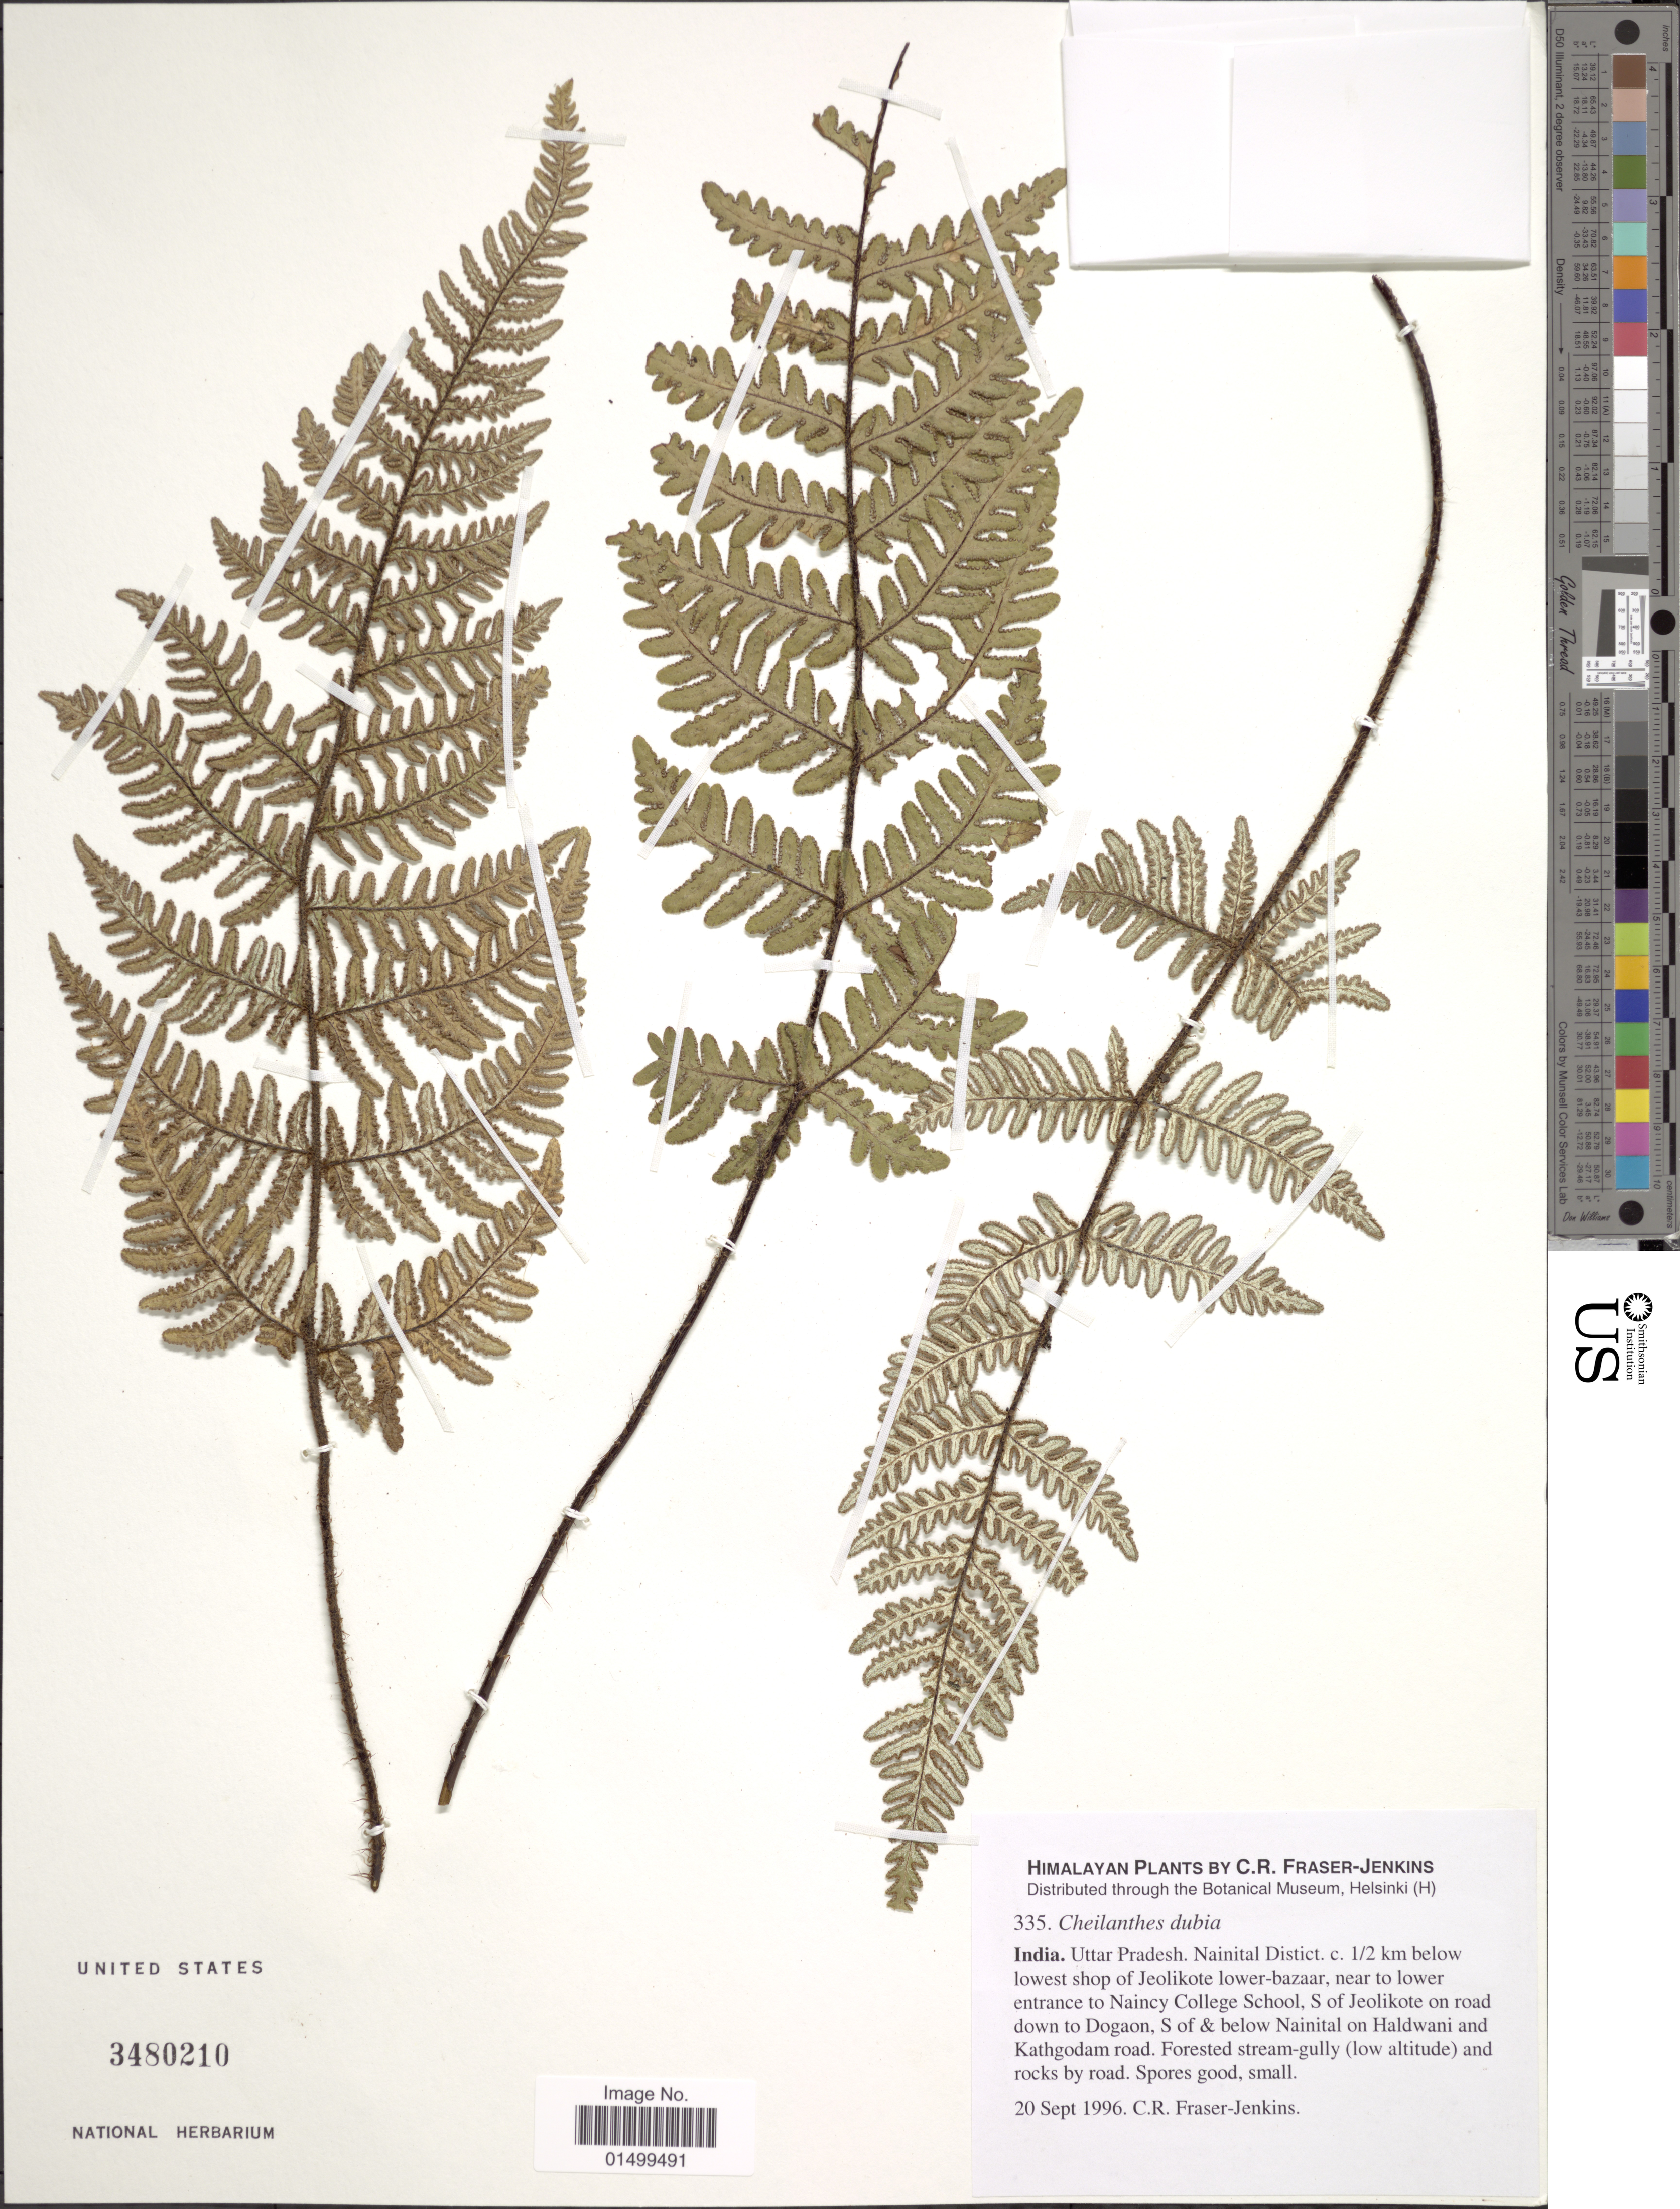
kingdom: Plantae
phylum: Tracheophyta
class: Polypodiopsida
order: Polypodiales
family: Pteridaceae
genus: Cheilanthes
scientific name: Cheilanthes dubia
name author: C. Hope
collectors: C. R. Fraser-Jenkins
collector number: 335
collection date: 1996-09-20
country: India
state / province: Uttar Pradesh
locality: Nainital District. c. 1/2 km below lowest shop of Jeolikote lower- bazaar, near to lower entrance to Naincy College School, S of Jeolikote on road down to Dogaon, S of & below Nainital on Haldwani and Kathgodam road,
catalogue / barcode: US 3480210